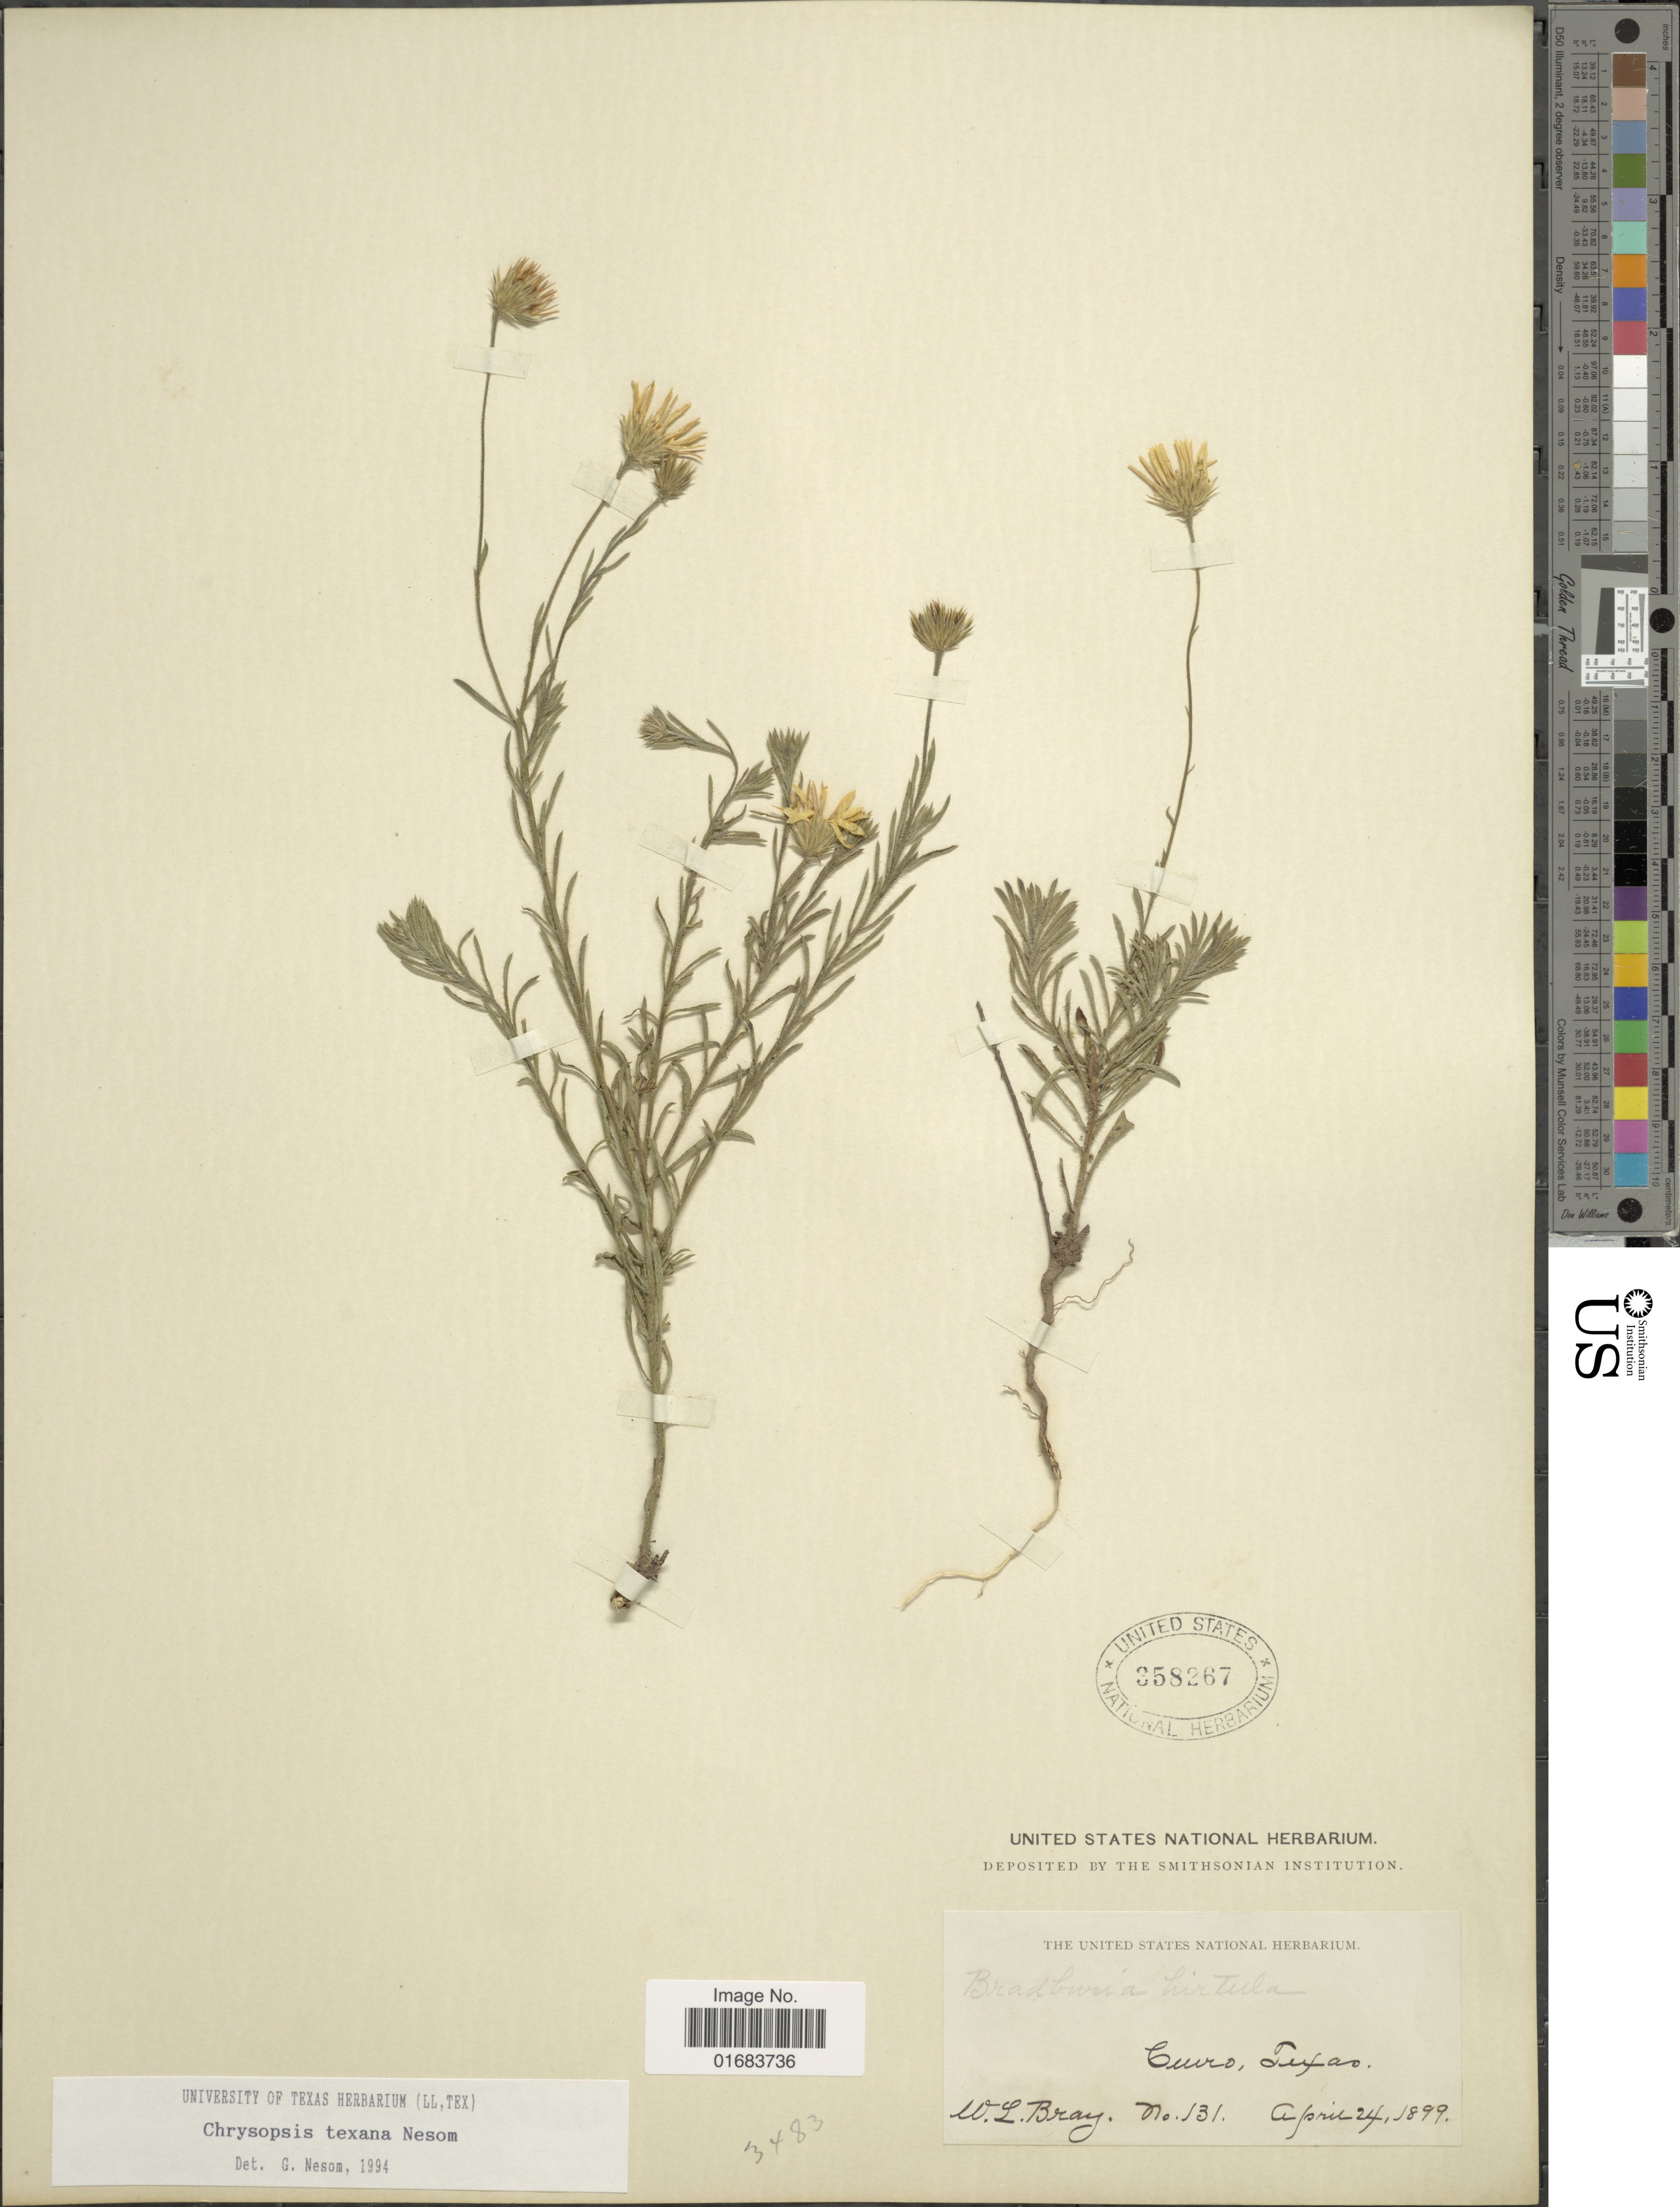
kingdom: Plantae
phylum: Tracheophyta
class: Magnoliopsida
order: Asterales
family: Asteraceae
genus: Chrysopsis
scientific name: Chrysopsis texana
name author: G.L. Nesom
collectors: W. L. Bray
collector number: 131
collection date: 1899-04-24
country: United States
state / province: Texas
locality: Cuero.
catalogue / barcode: US 358267